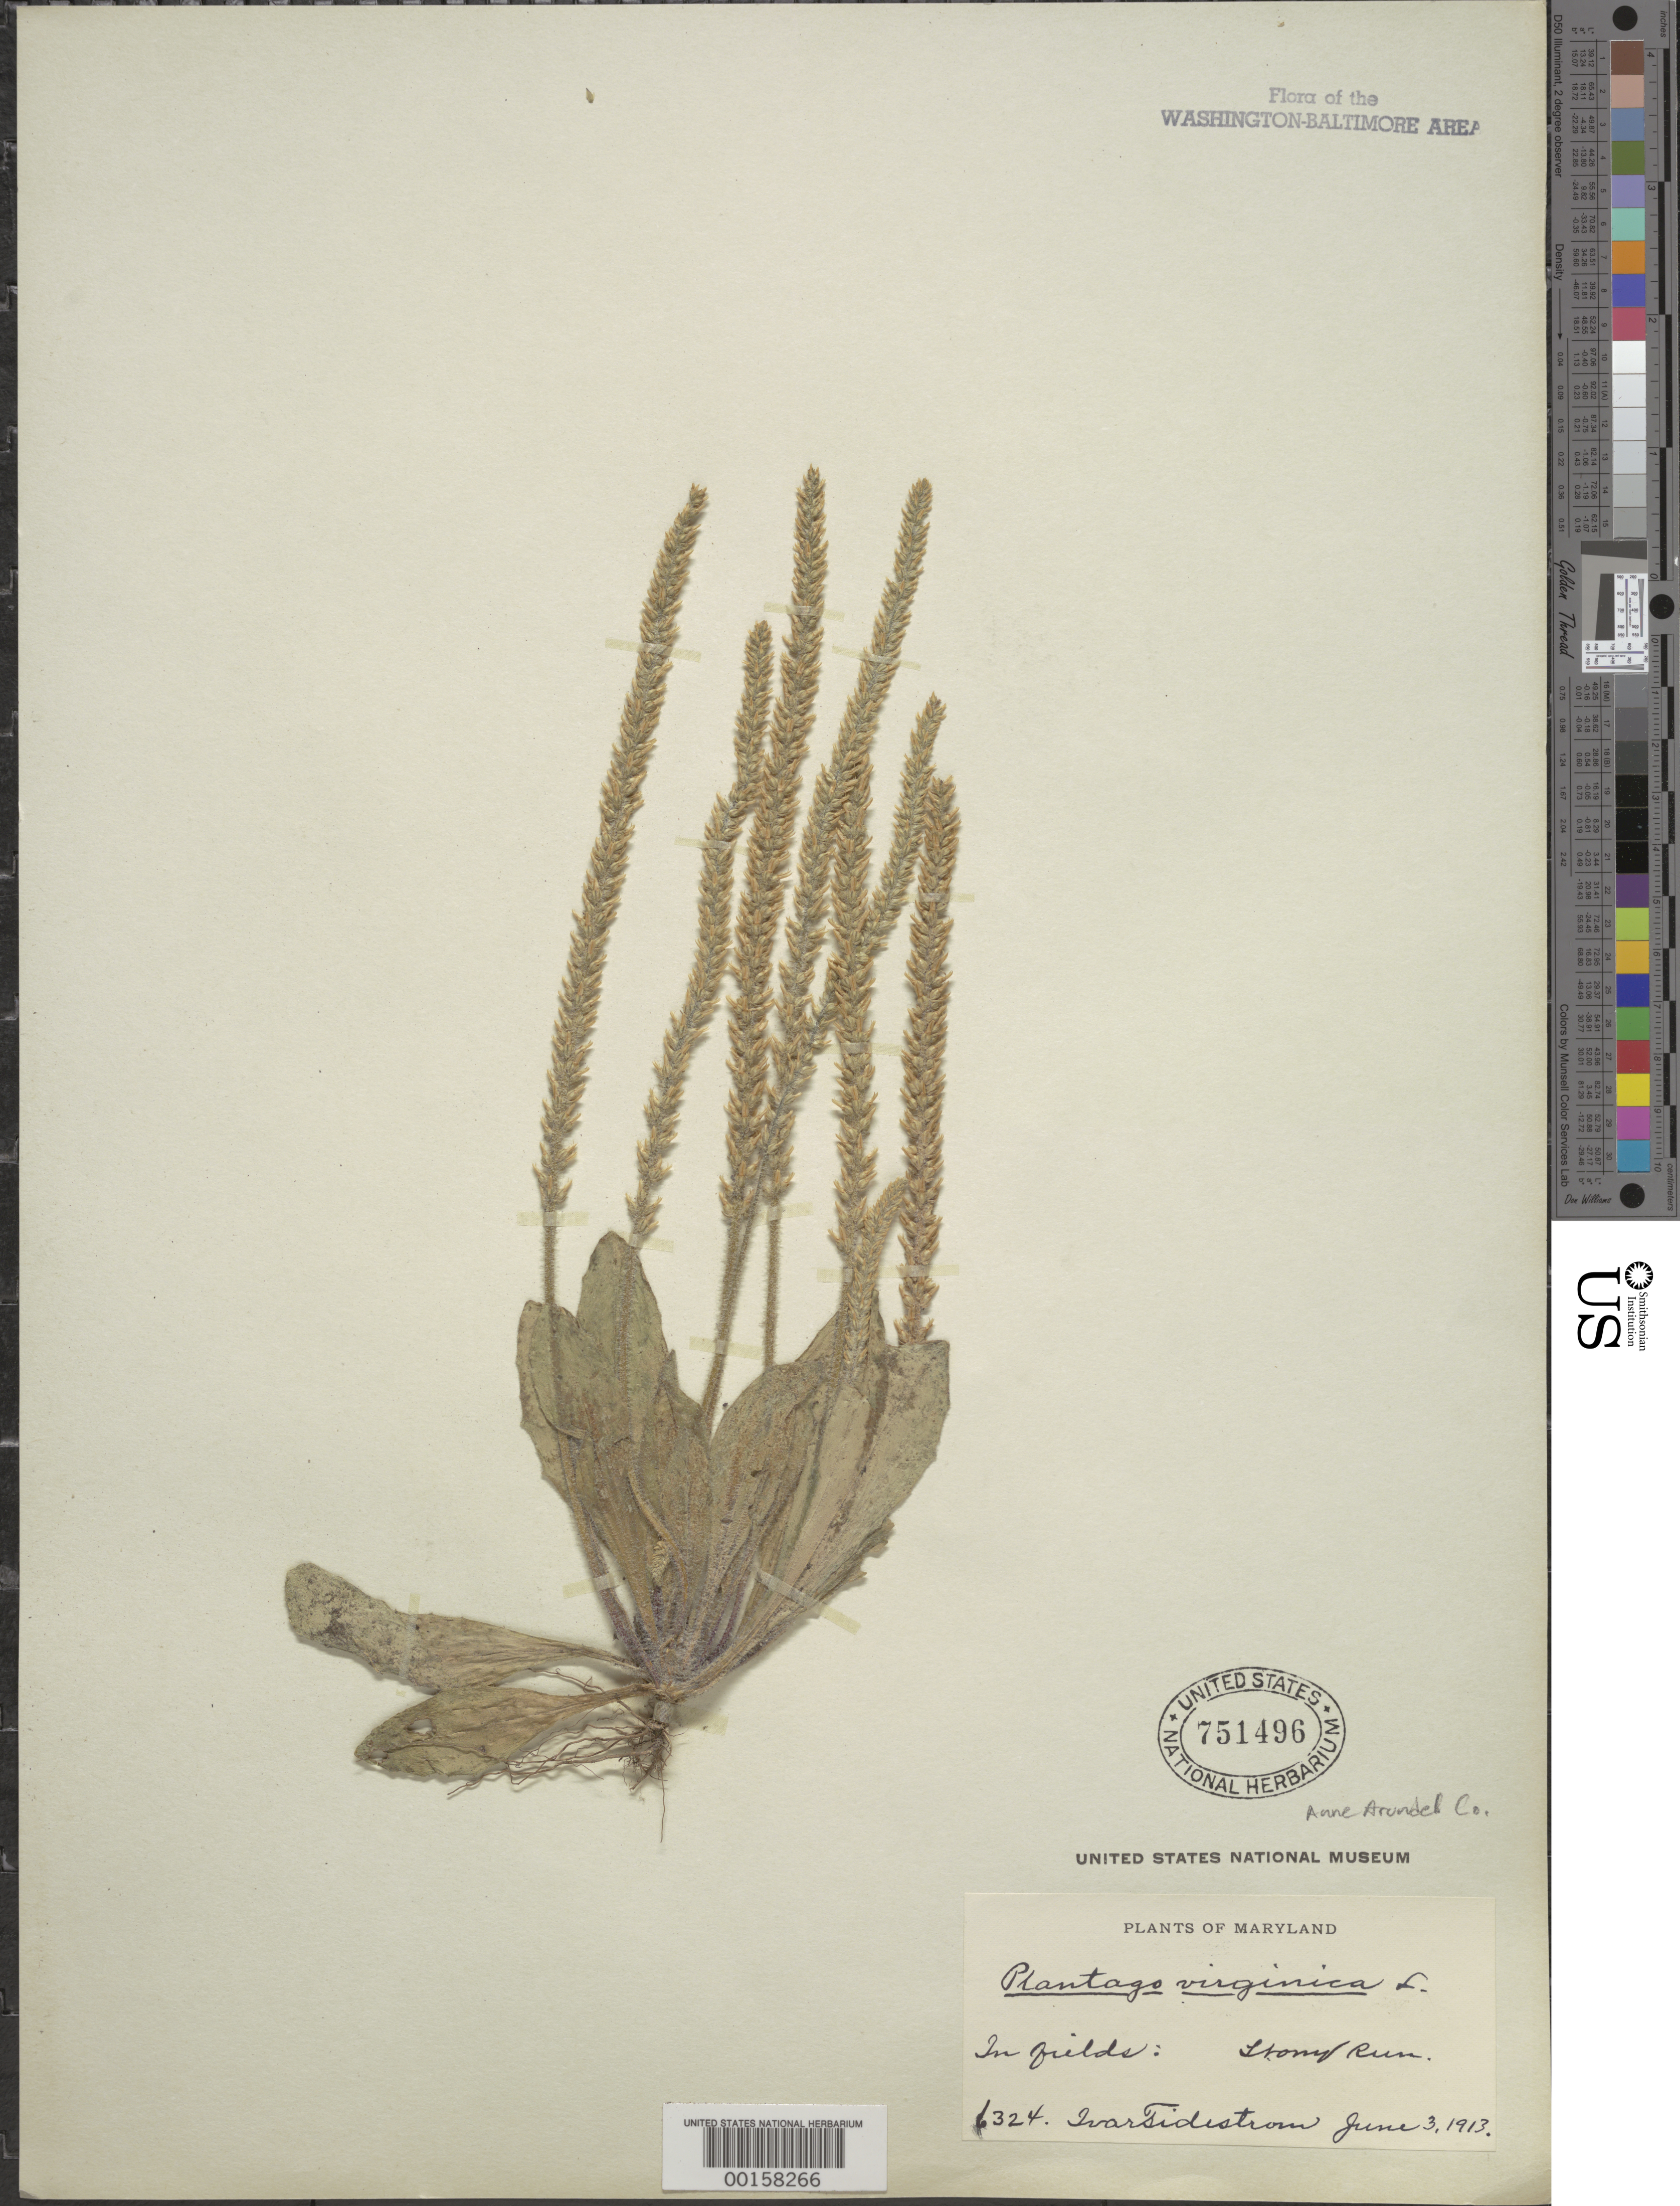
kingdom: Plantae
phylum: Tracheophyta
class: Magnoliopsida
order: Lamiales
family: Plantaginaceae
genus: Plantago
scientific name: Plantago virginica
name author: L.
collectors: I. F. Tidestrom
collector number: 6324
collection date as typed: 03 Jun 1913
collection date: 1913-06-03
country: United States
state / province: Maryland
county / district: Anne Arundel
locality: Stony Run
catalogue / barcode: US 751496